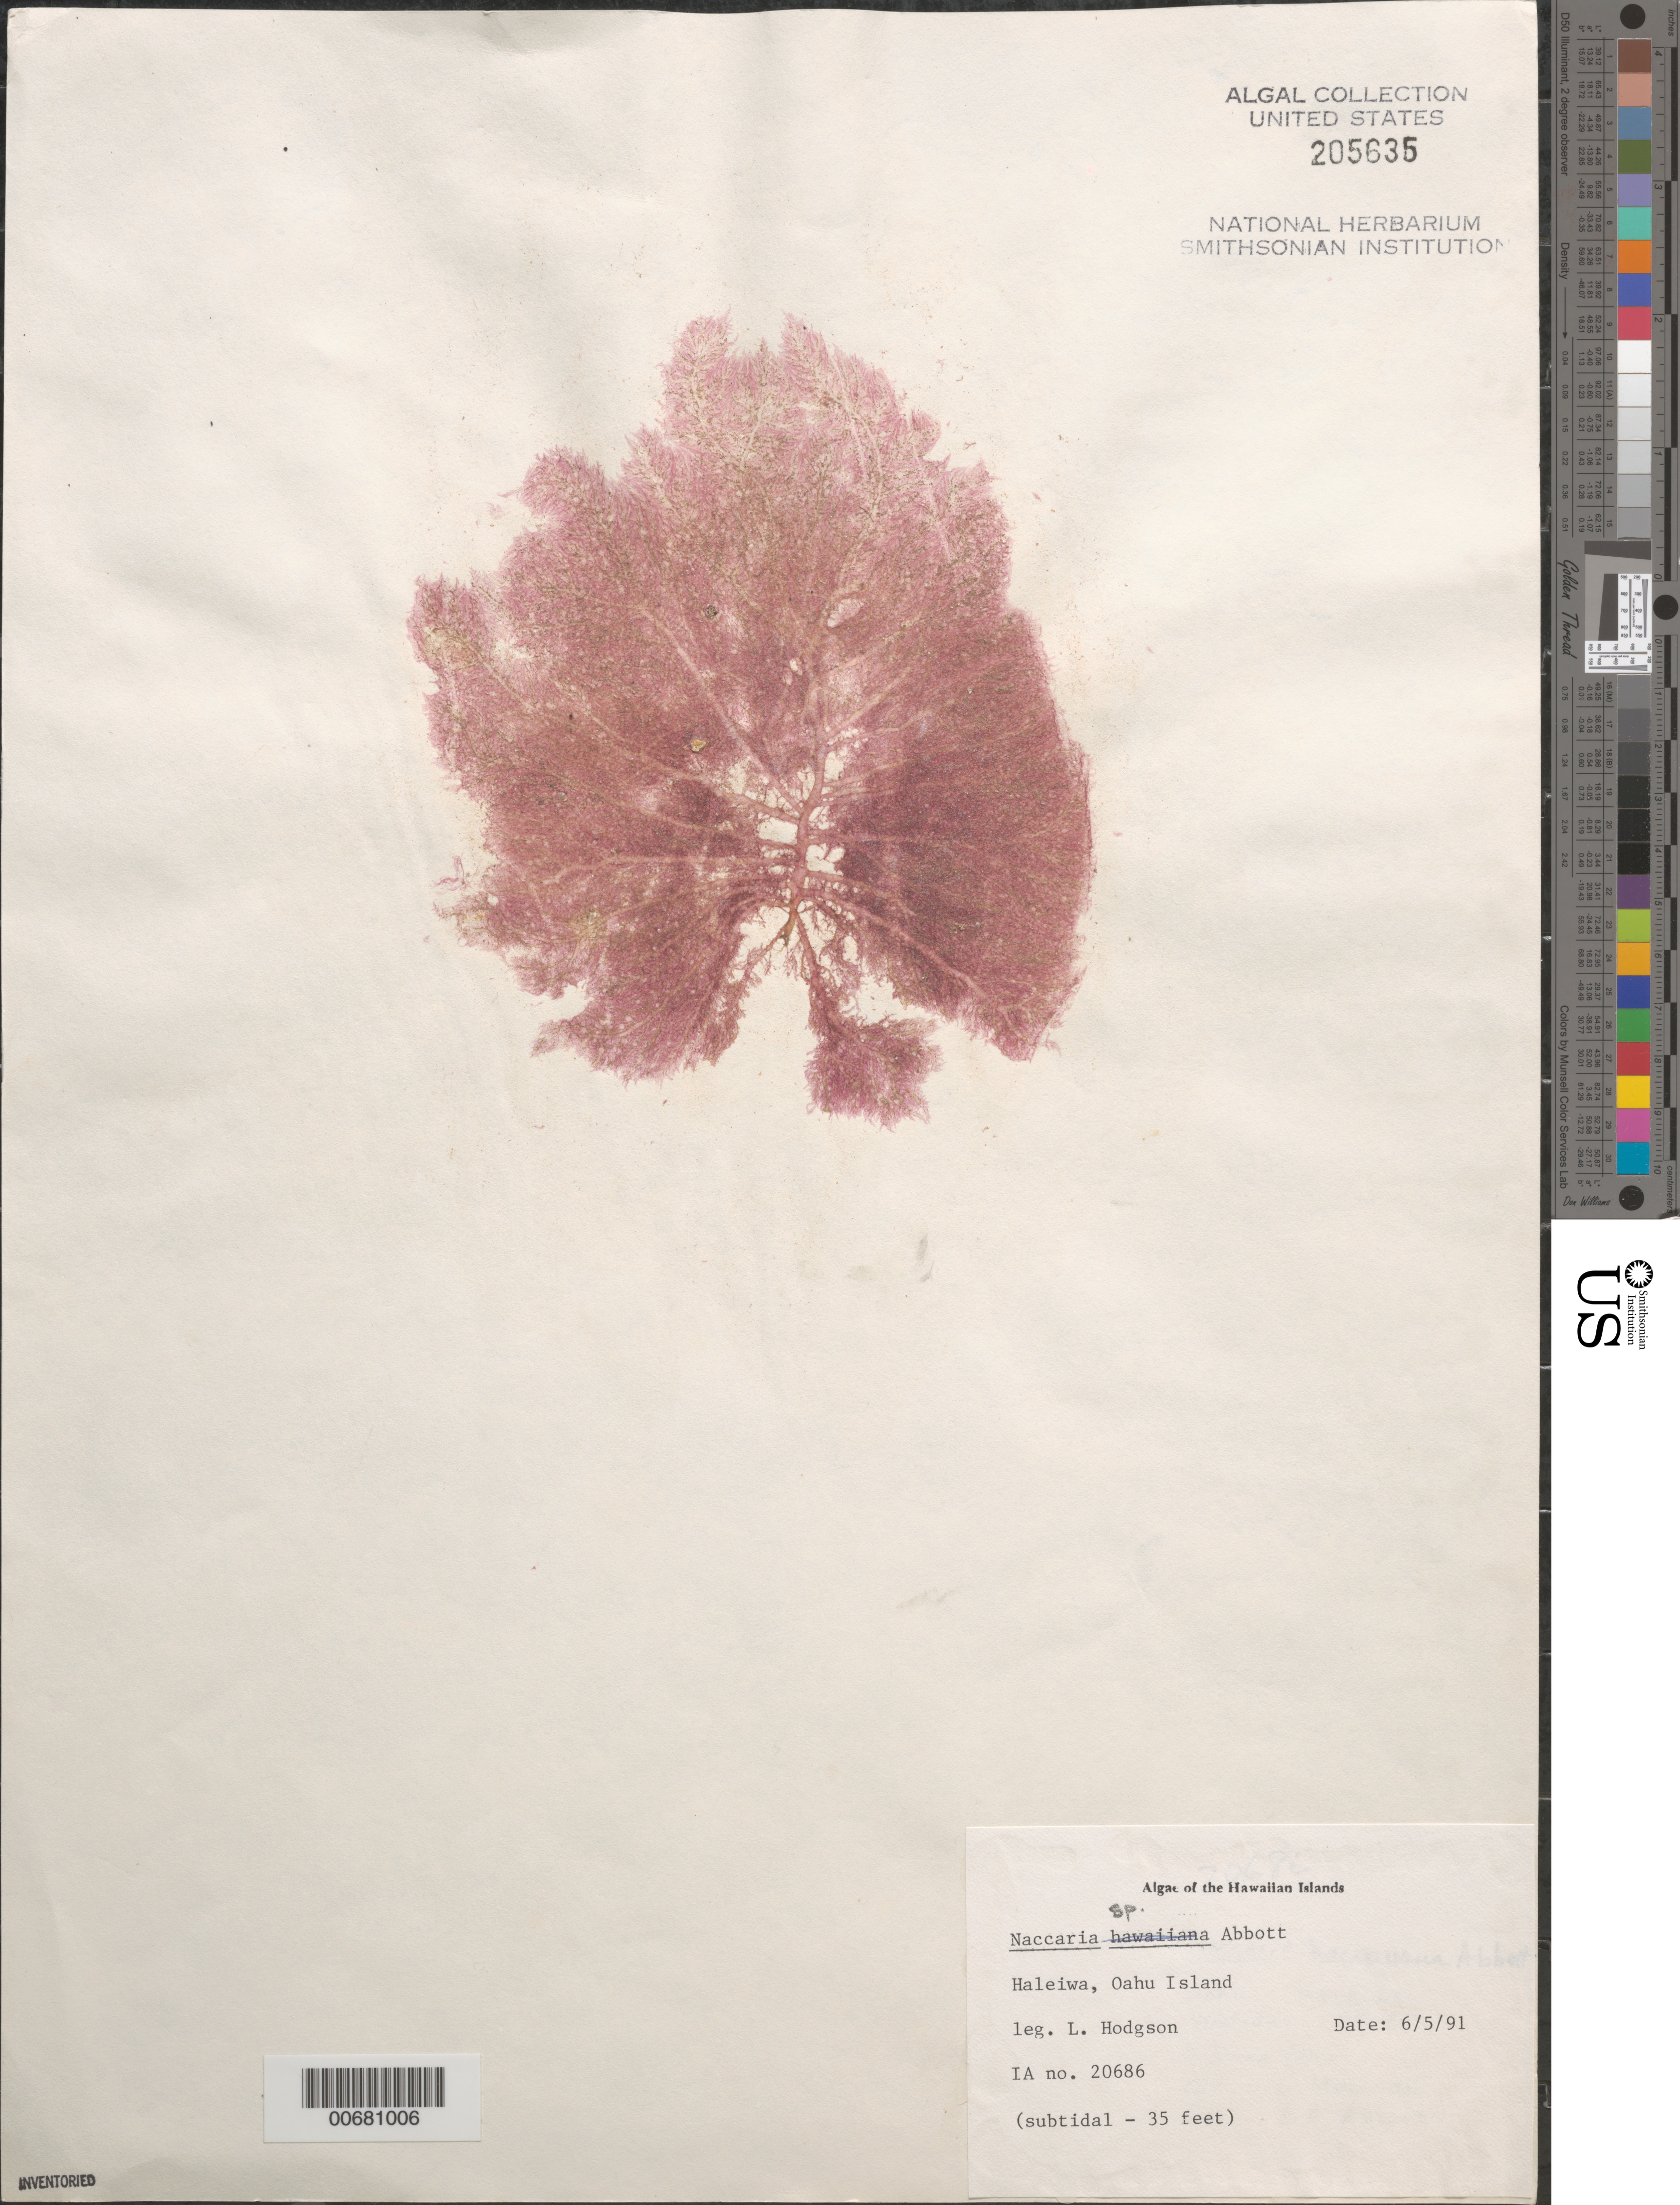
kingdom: Plantae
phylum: Rhodophyta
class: Florideophyceae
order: Bonnemaisoniales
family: Naccariaceae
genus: Naccaria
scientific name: Naccaria sp.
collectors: L. M. Hodgson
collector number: IAA 20686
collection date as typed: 05 Jun 1991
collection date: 1991-06-05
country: United States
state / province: Hawaii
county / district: Honolulu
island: Oahu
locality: Haleiwa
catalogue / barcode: US 205635